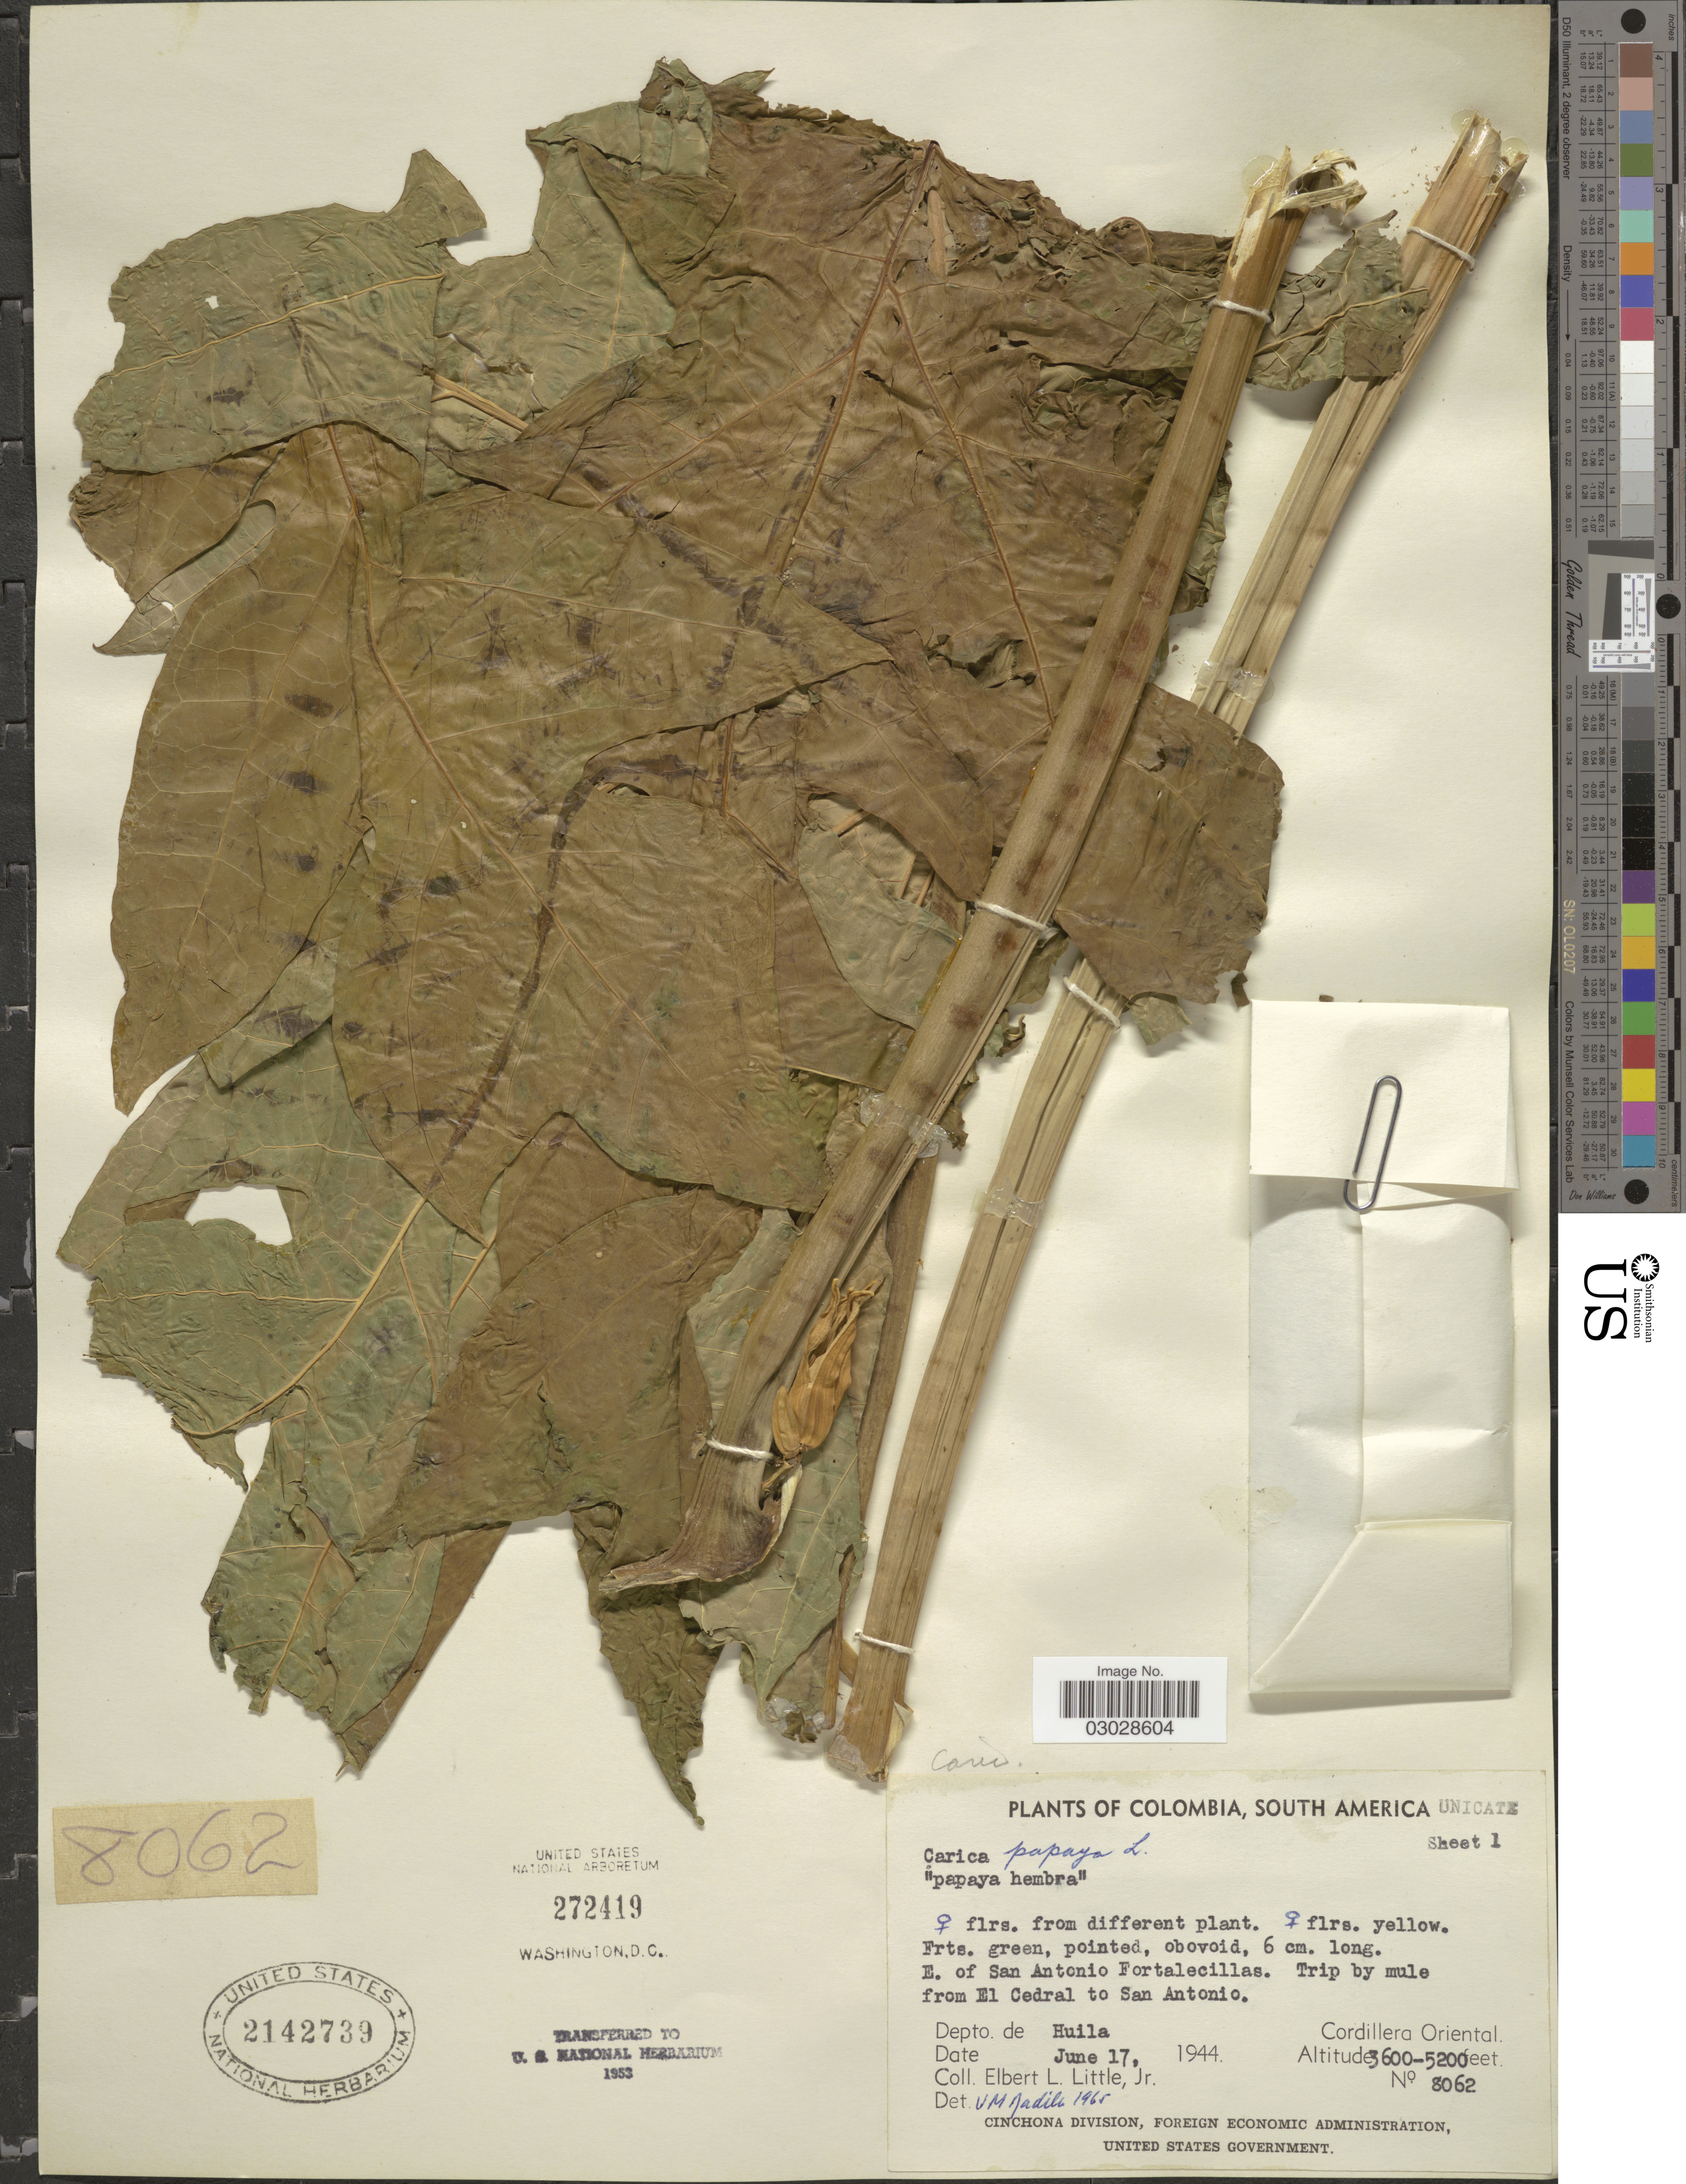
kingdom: Plantae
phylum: Tracheophyta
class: Magnoliopsida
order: Brassicales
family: Caricaceae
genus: Carica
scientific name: Carica papaya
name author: L.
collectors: E. L. Little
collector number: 8062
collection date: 1944-06-17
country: Colombia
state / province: Huila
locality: E. of San Antonio Fortalecillas. Trip by mule from El Cedral to San Antonio. Depto. de Huila, Cordillera Oriental.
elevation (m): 1097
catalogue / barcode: US 2142739